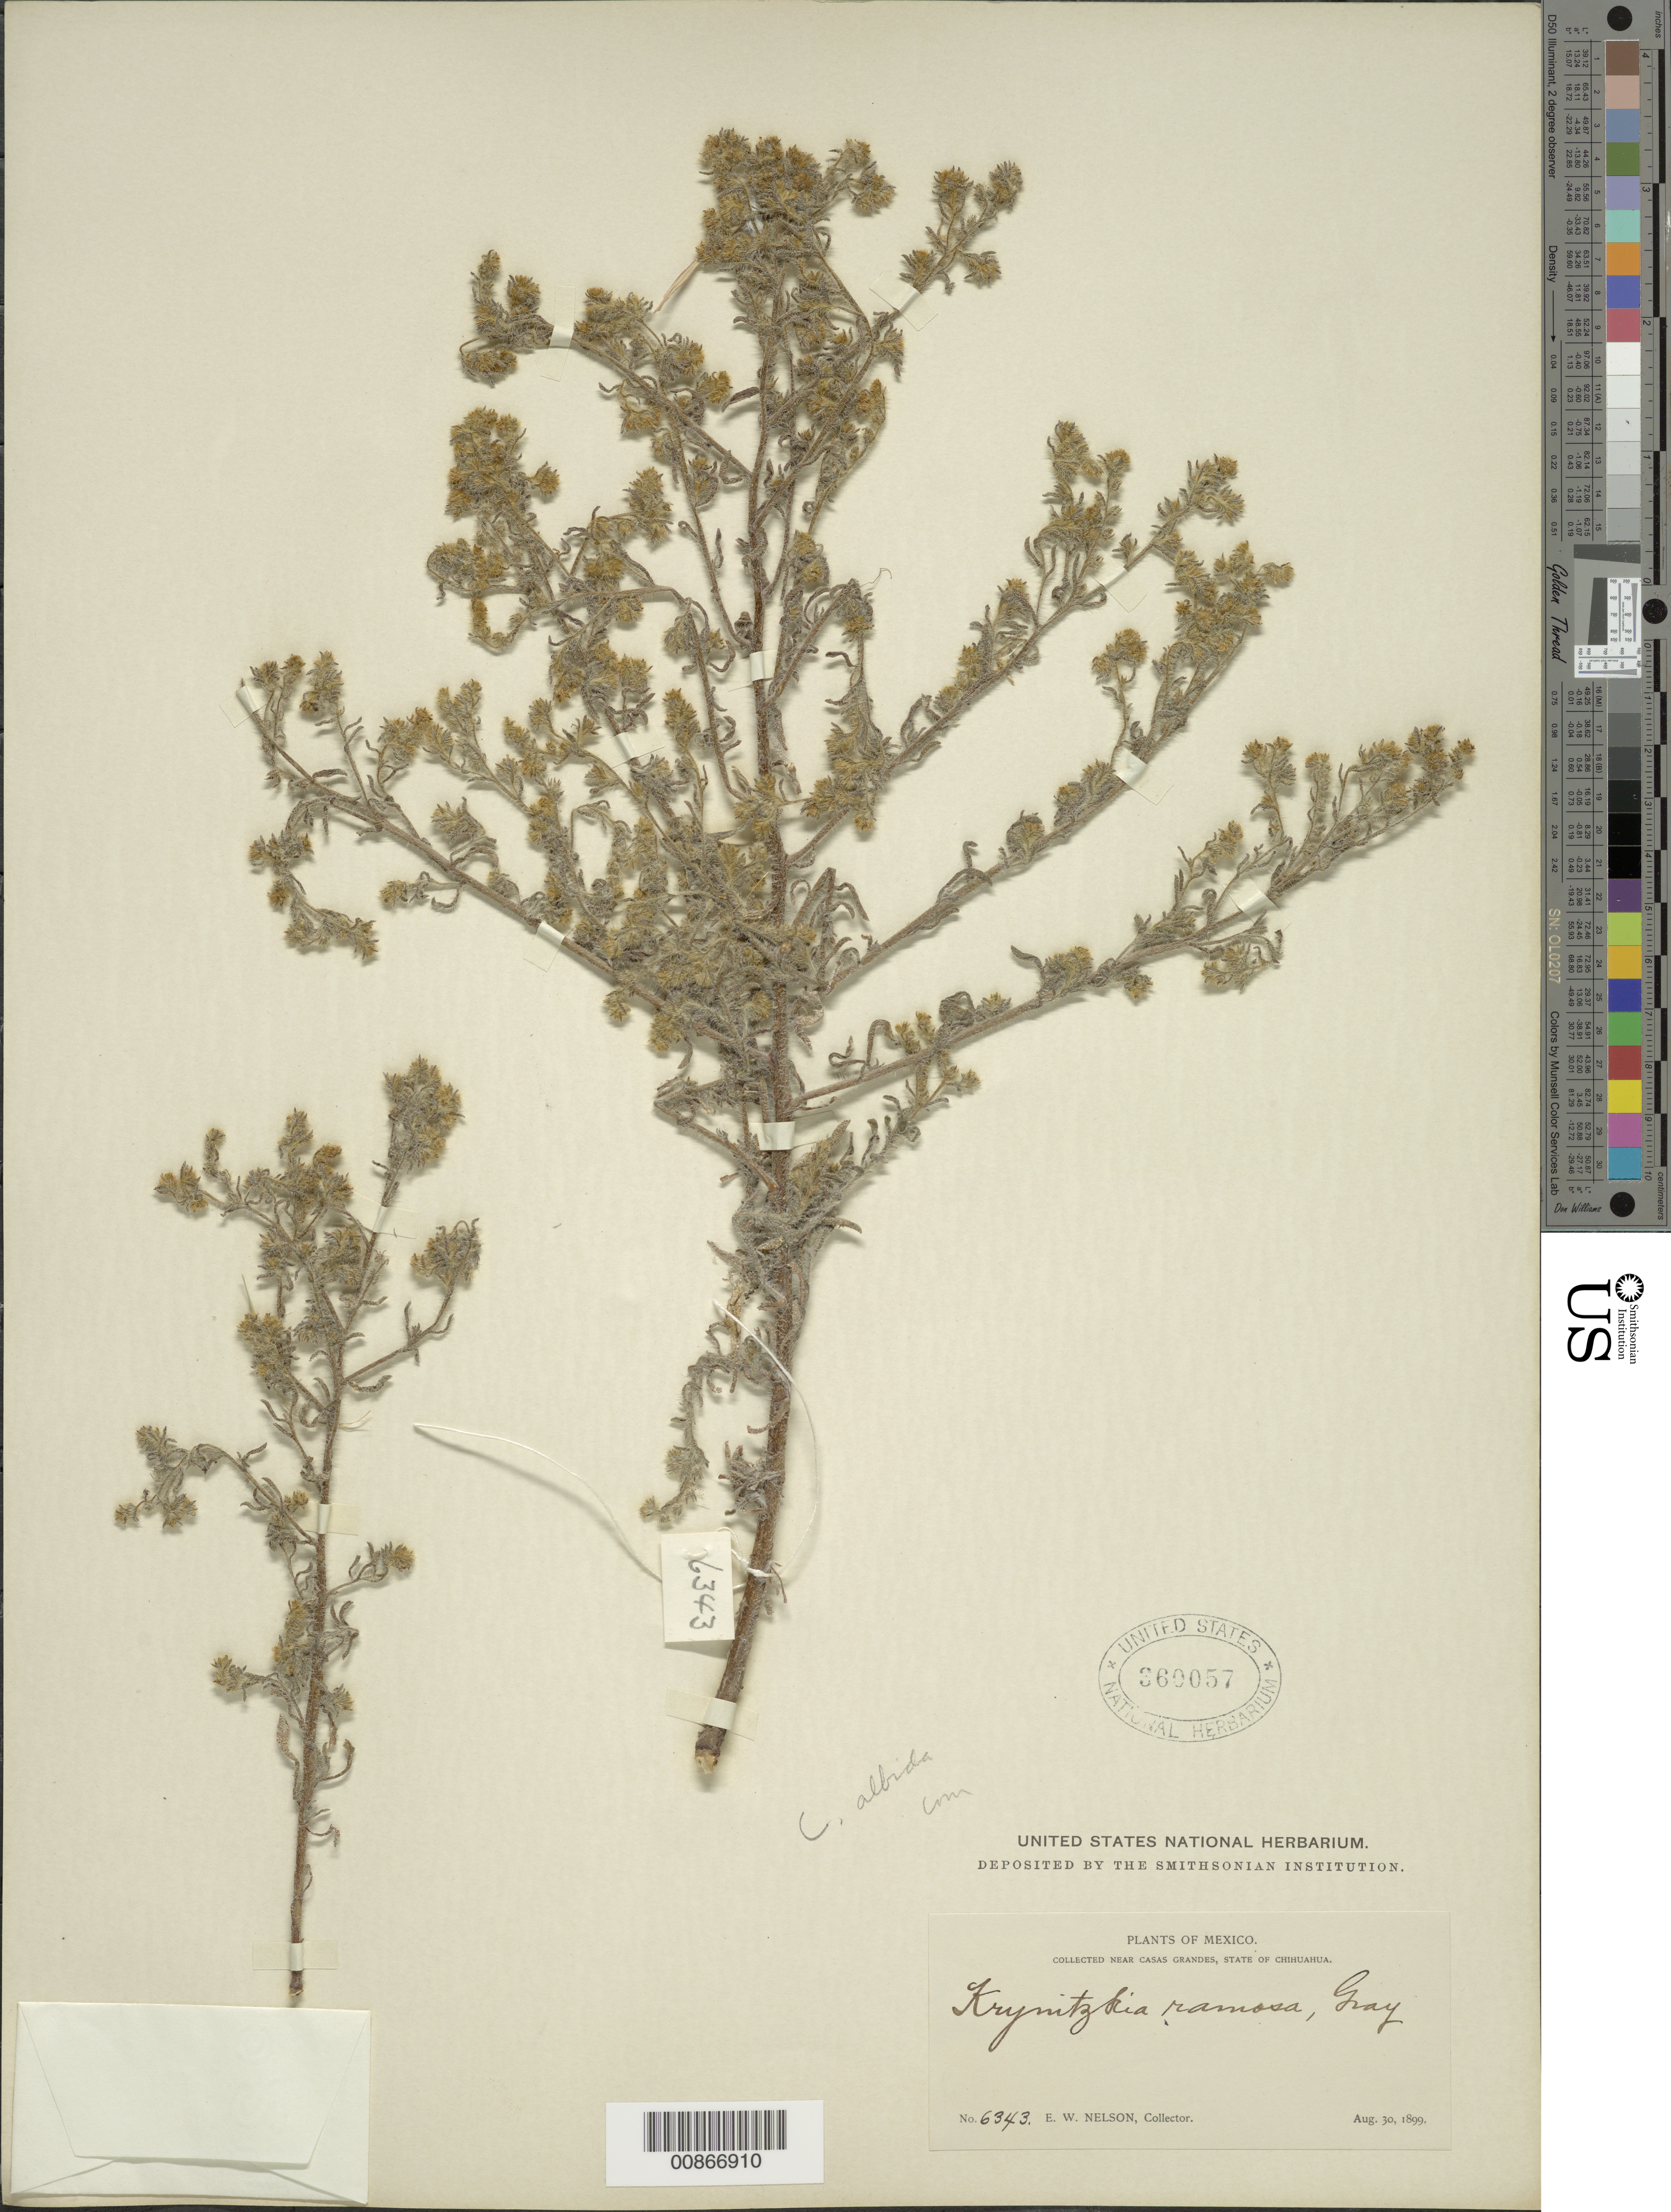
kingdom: Plantae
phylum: Tracheophyta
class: Magnoliopsida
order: Boraginales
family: Boraginaceae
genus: Cryptantha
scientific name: Cryptantha albida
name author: (Kunth) I.M. Johnst.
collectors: E. W. Nelson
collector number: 6343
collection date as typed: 30 Aug 1899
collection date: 1899-08-30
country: Mexico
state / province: Chihuahua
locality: Near Casas Grandes, Chihuahua.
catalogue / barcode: US 360057